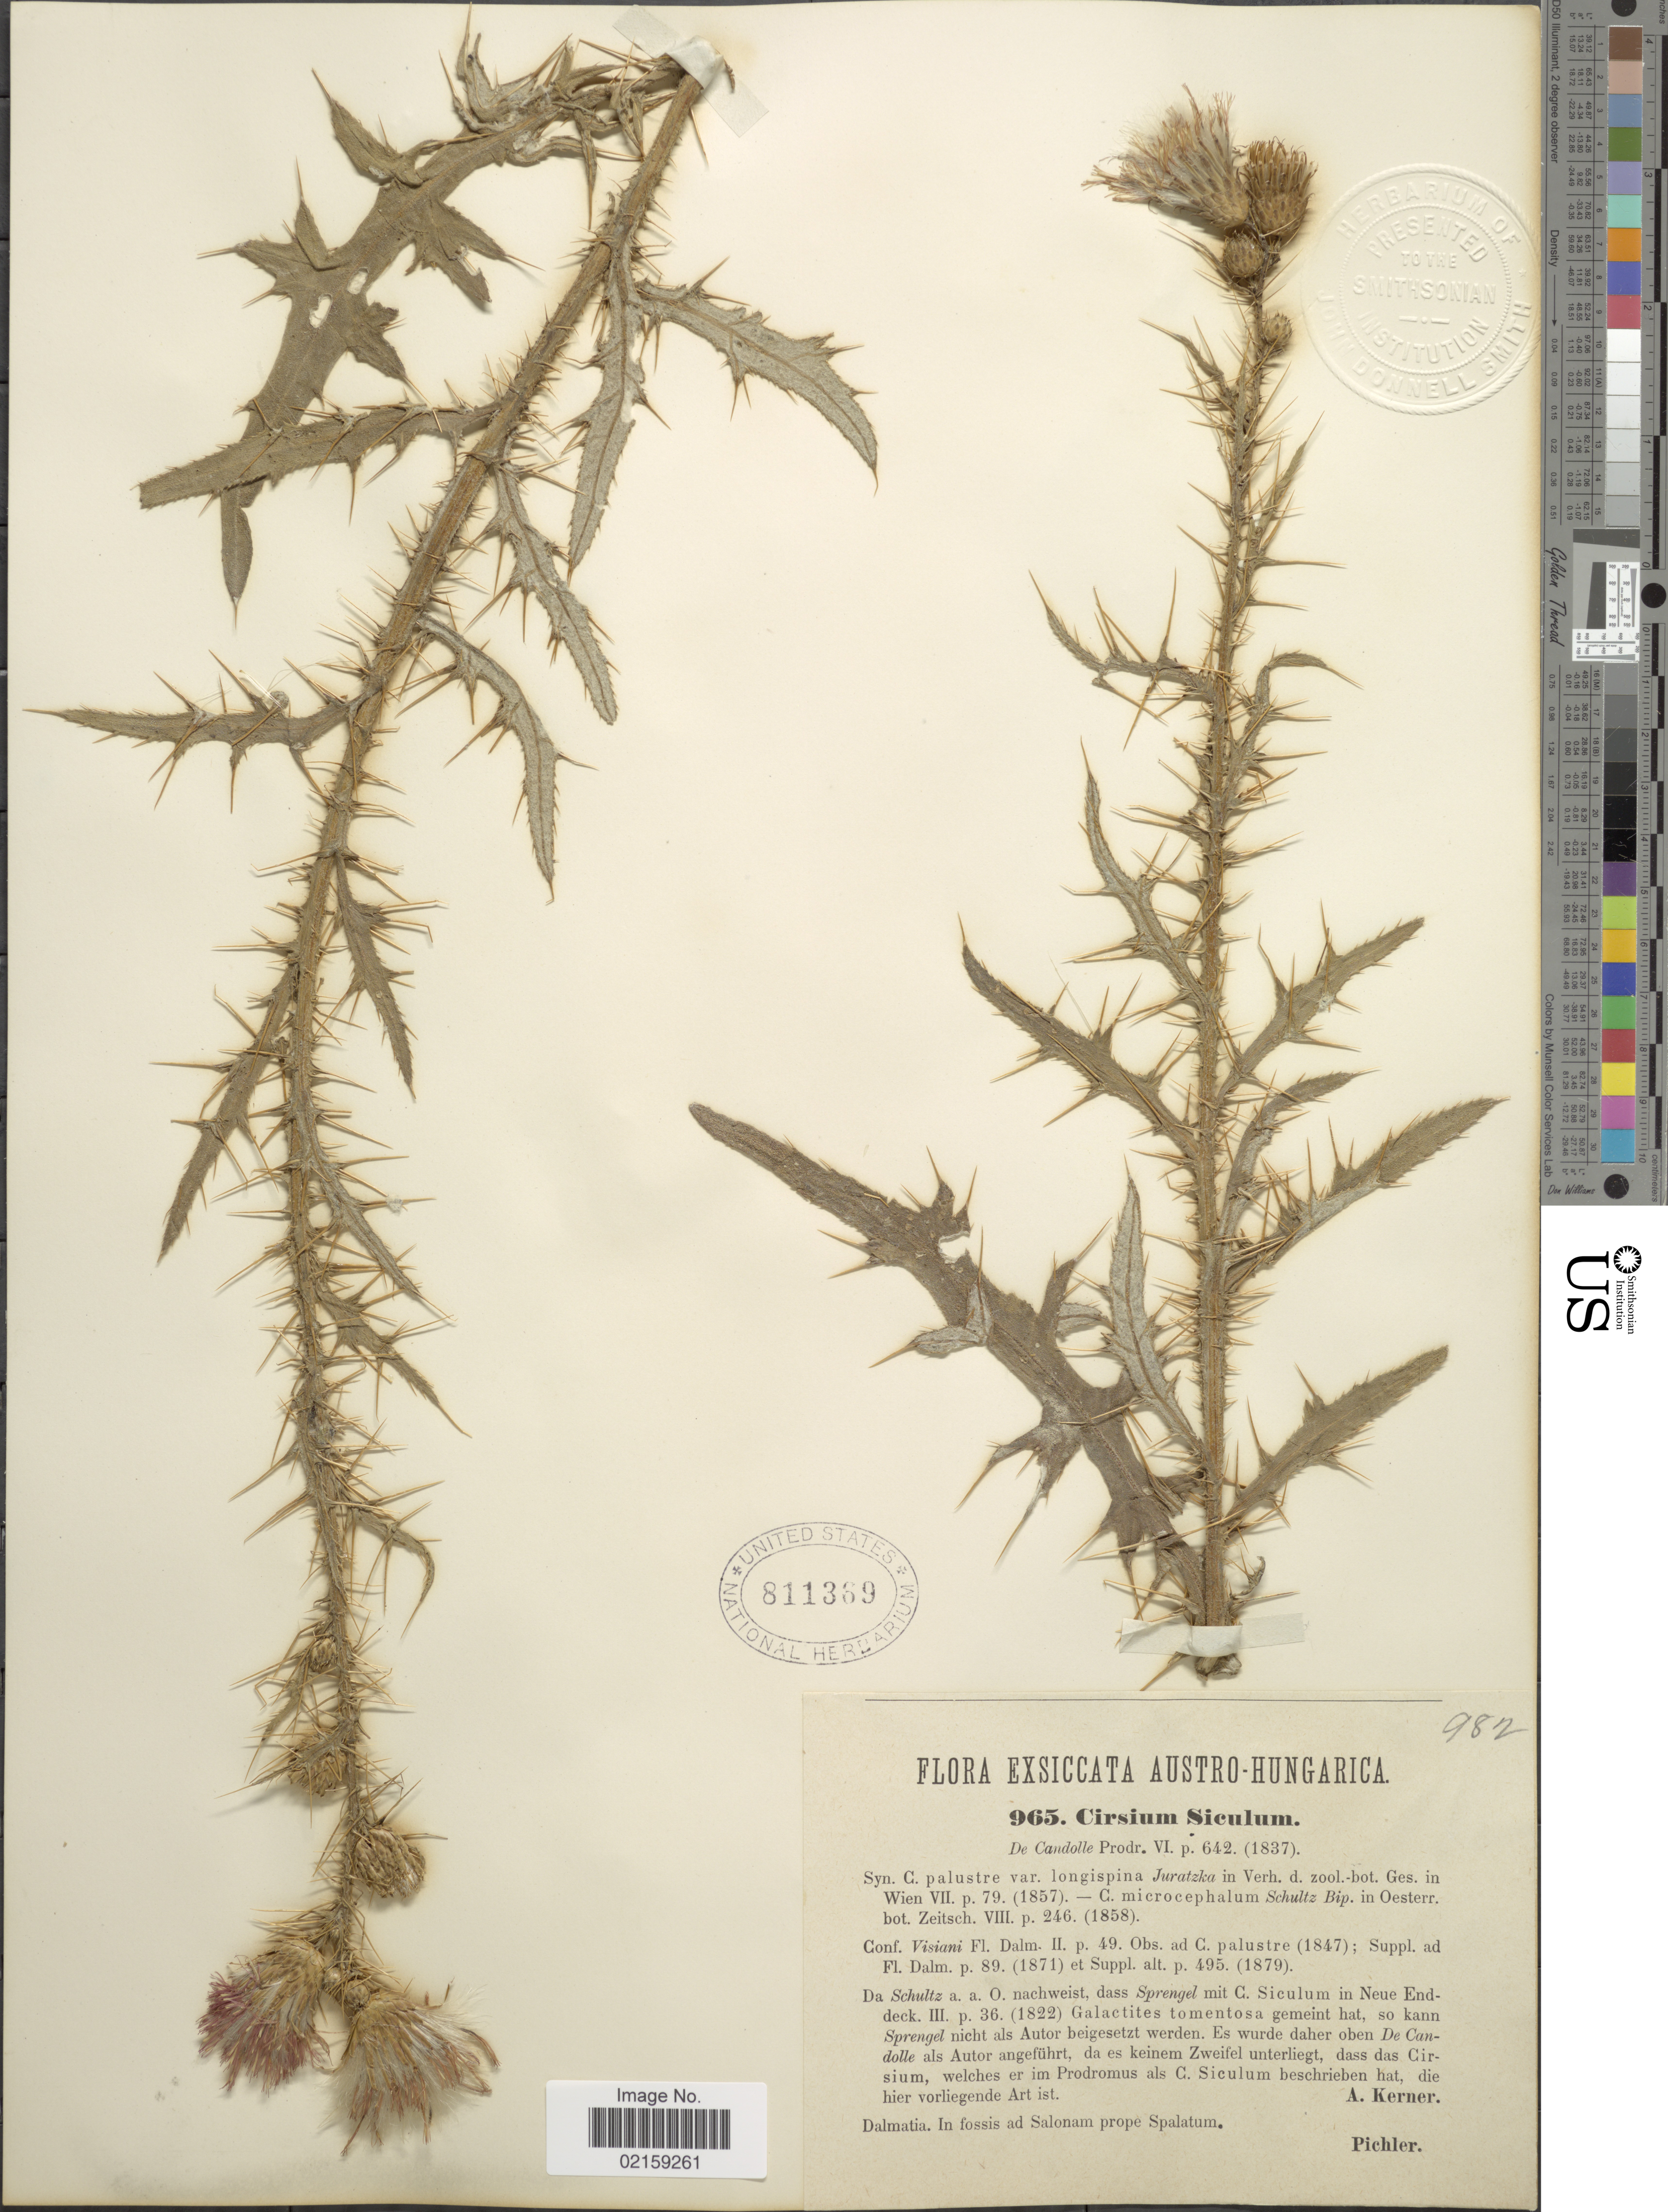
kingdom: Plantae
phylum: Tracheophyta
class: Magnoliopsida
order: Asterales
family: Asteraceae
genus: Galactites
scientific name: Galactites tomentosa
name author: Moench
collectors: Pichler & A. Kerner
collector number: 965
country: Croatia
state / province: Split-Dalmatia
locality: Dalmatia. In fossis ad Salonam prope Spalatum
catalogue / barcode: US 811369